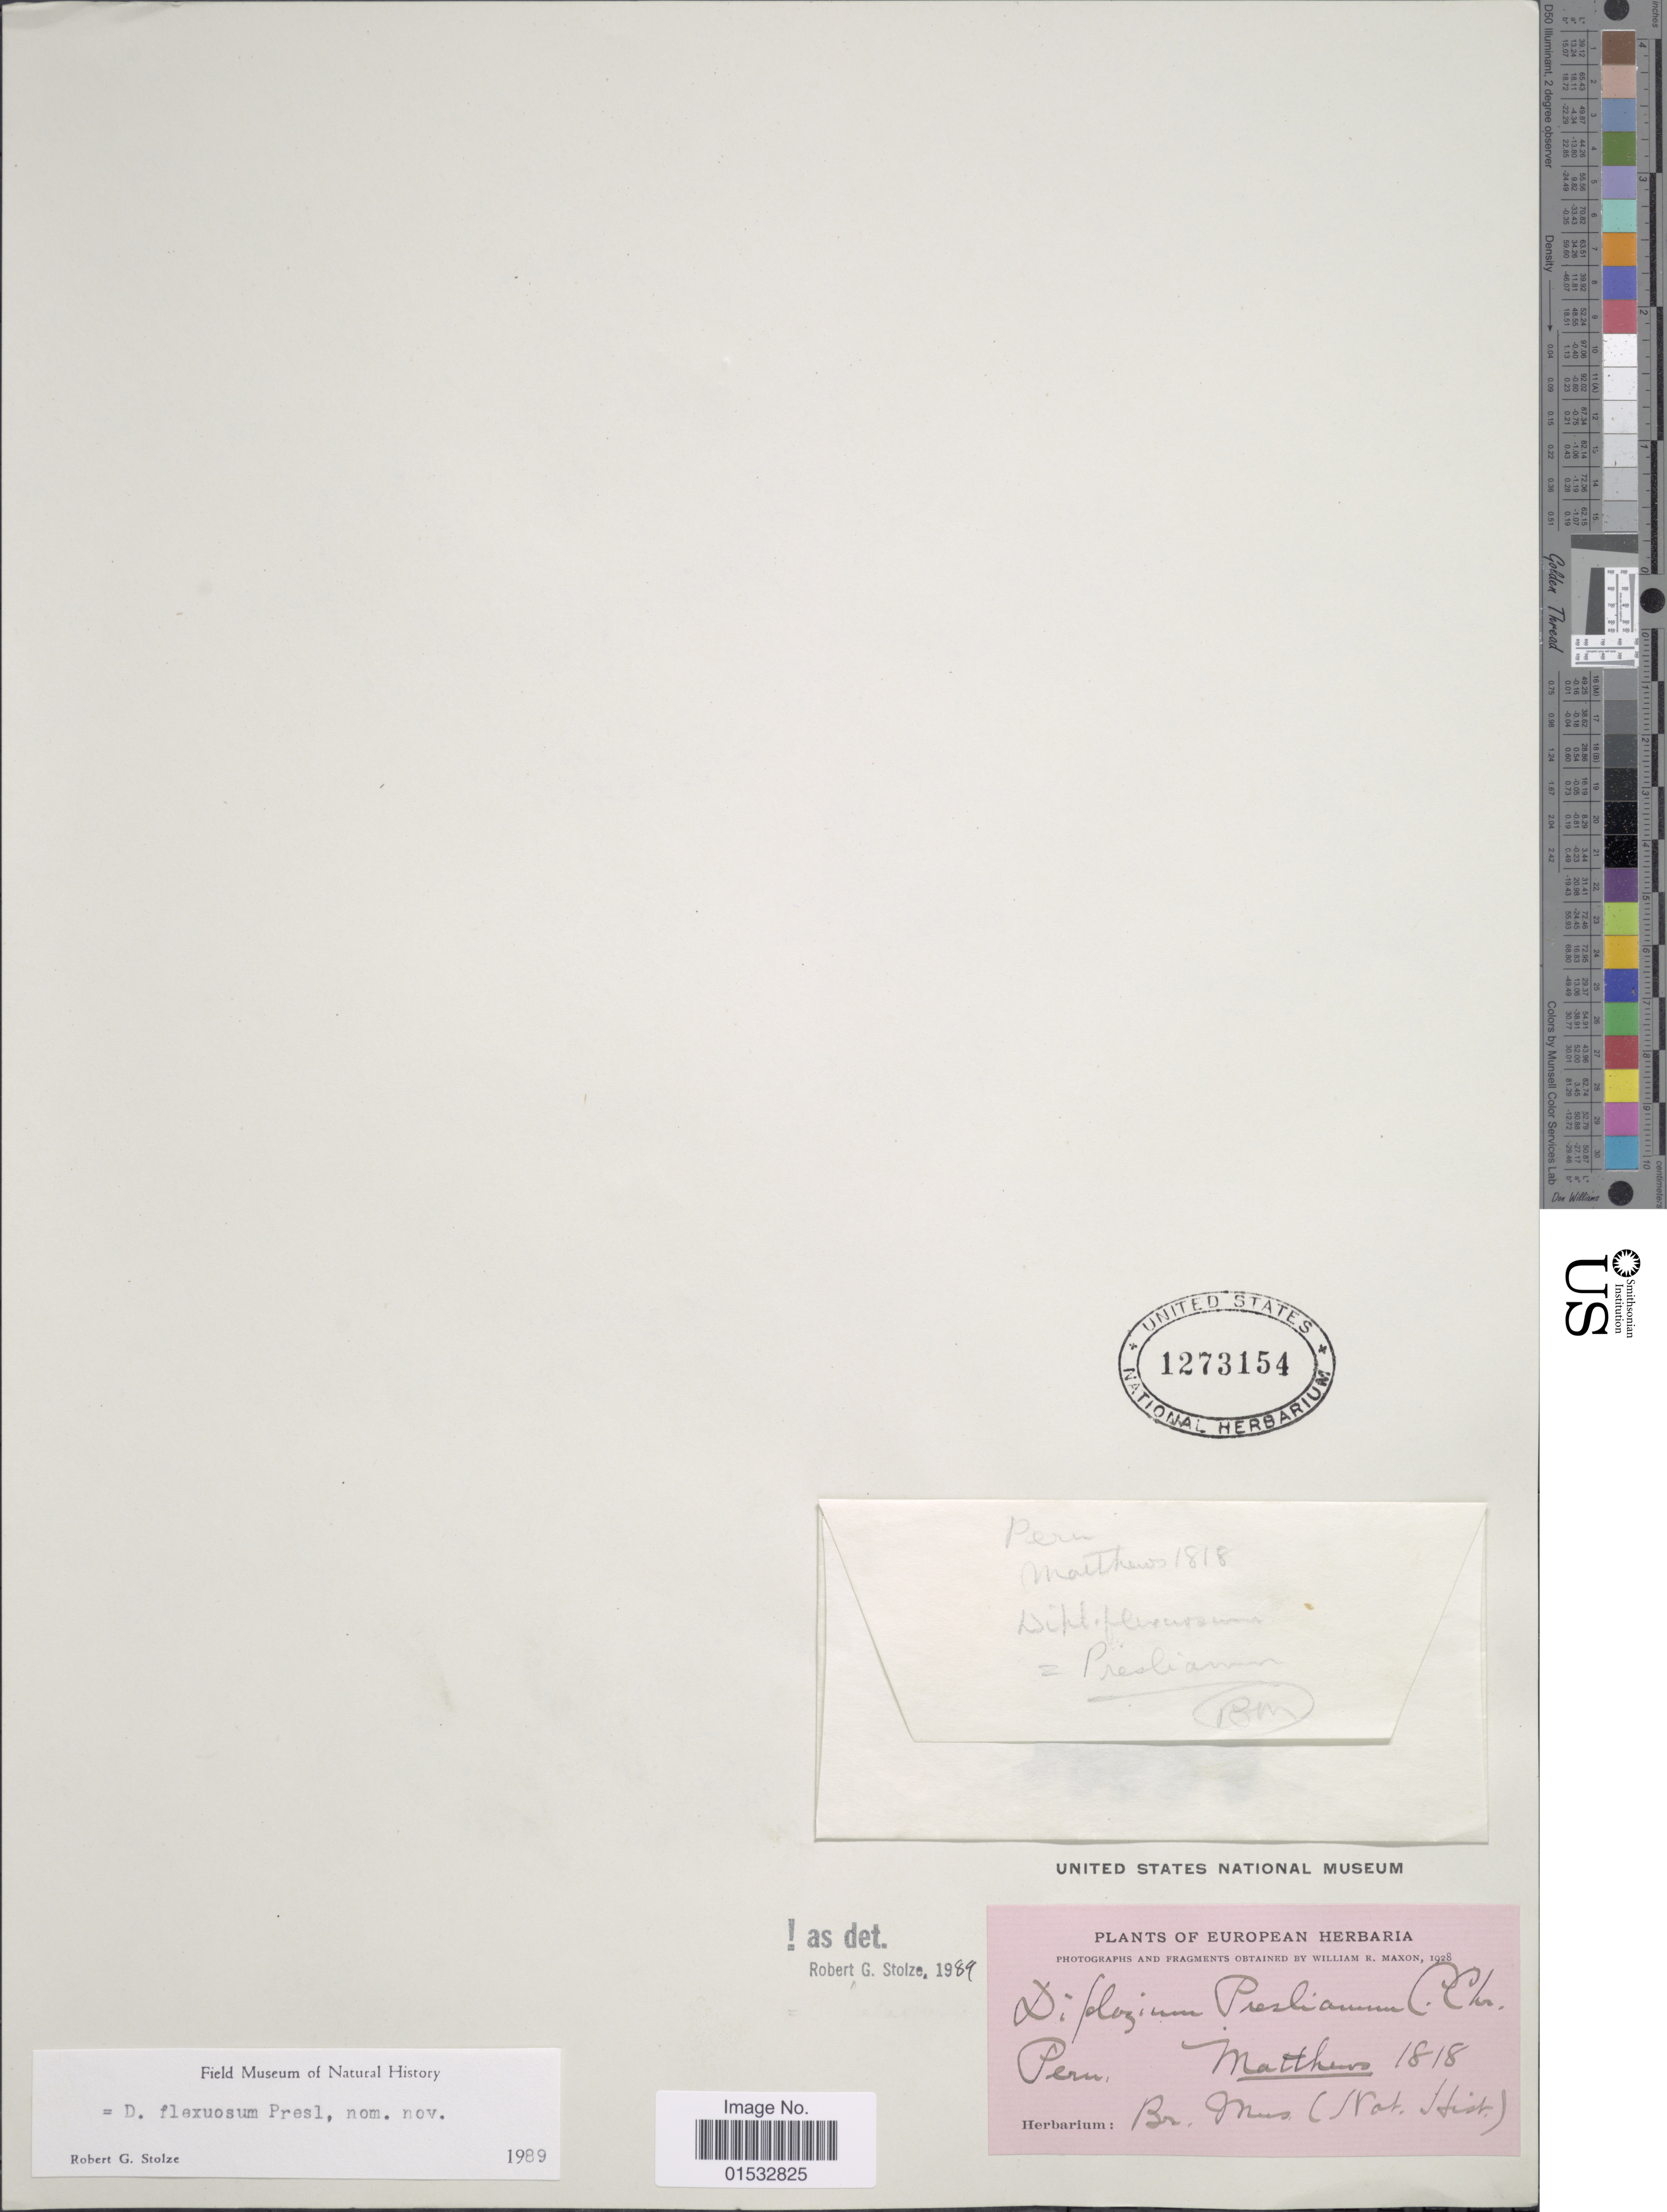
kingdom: Plantae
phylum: Tracheophyta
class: Polypodiopsida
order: Polypodiales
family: Athyriaceae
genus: Diplazium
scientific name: Diplazium flexuosum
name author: (C. Presl) C. Presl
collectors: -- Matthews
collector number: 1818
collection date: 1928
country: Peru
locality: Europian Herbaria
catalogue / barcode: US 1273154